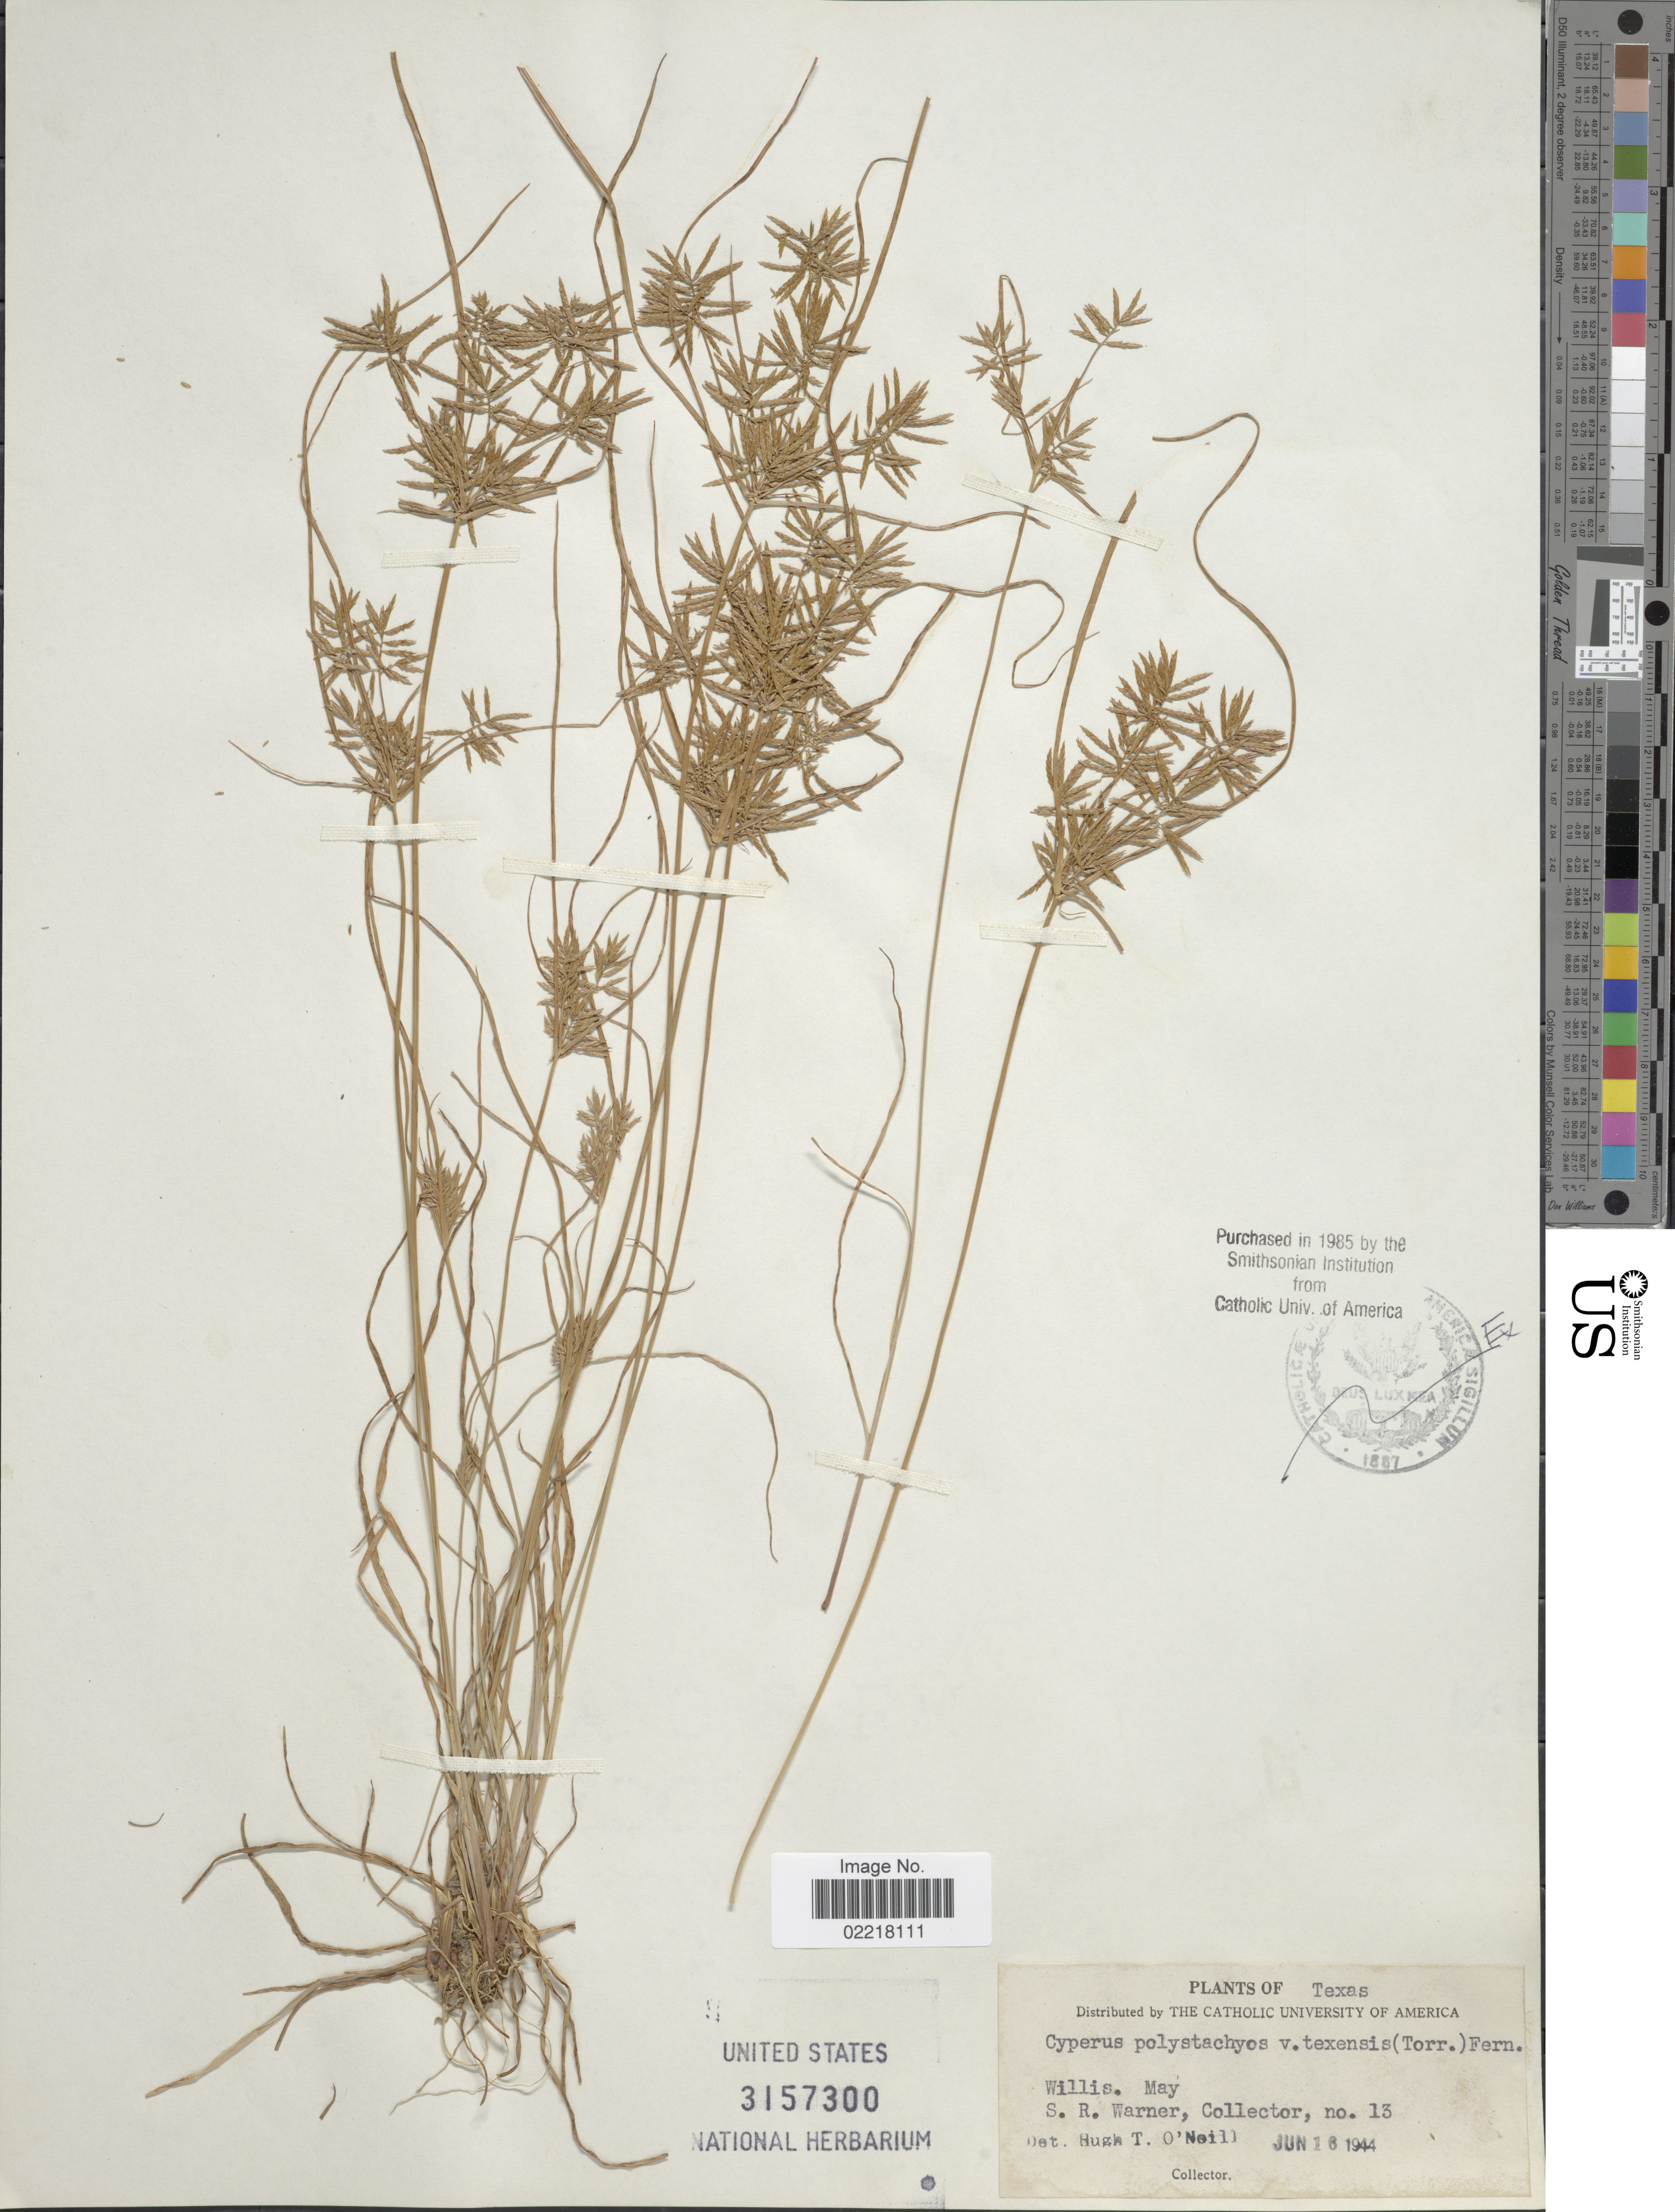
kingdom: Plantae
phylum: Tracheophyta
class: Liliopsida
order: Poales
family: Cyperaceae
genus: Cyperus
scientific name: Cyperus polystachyos var. texensis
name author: (Torr.) Fernald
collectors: S. Warner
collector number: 13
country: United States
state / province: Texas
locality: Willis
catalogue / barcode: US 3157300